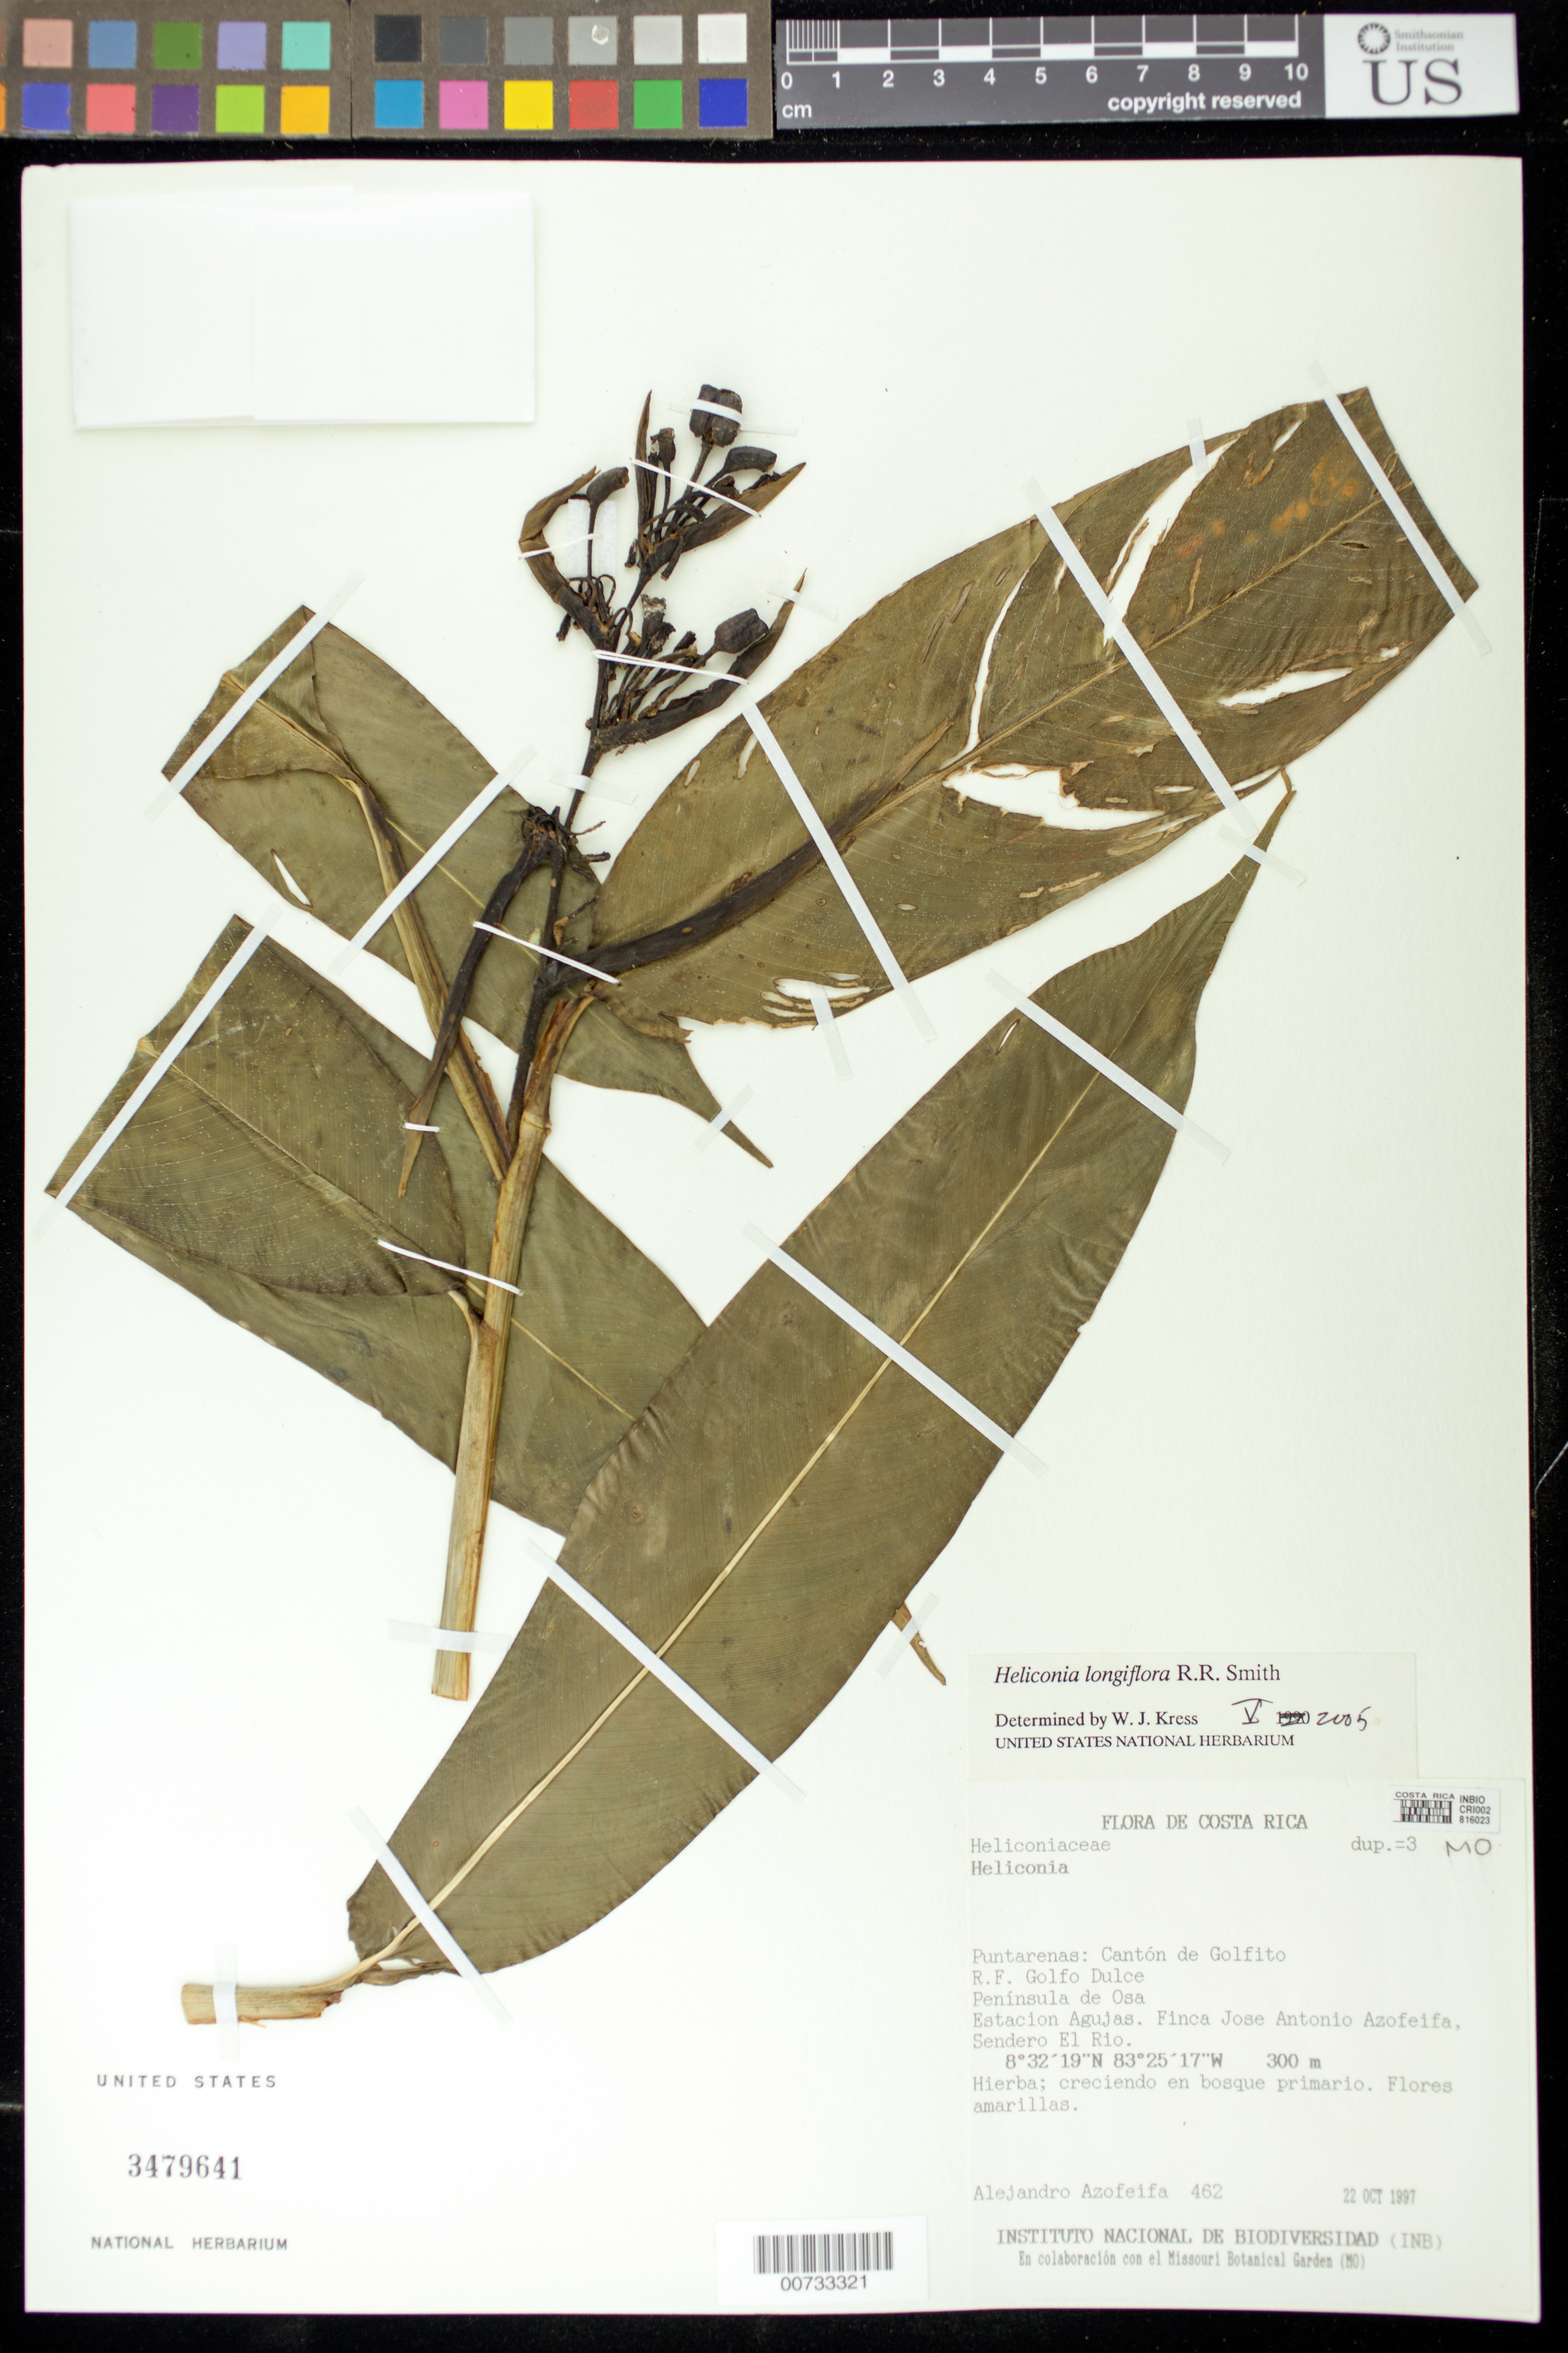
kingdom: Plantae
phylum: Tracheophyta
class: Liliopsida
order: Zingiberales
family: Heliconiaceae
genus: Heliconia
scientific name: Heliconia longiflora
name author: R.R. Sm.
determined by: Kress, W. J., (US), Smithsonian Institution - National Museum of Natural History (UNITED STATES)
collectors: A. Azofeifa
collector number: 462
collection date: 1997-10-22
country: Costa Rica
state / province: Puntarenas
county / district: Golfito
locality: R.F. Golfo Dulce, Peninsula de Osa, Estacion Agujas. Finca Jose Antonio Azofeifa, Sendero El Rio.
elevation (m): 300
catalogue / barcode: US 3479641